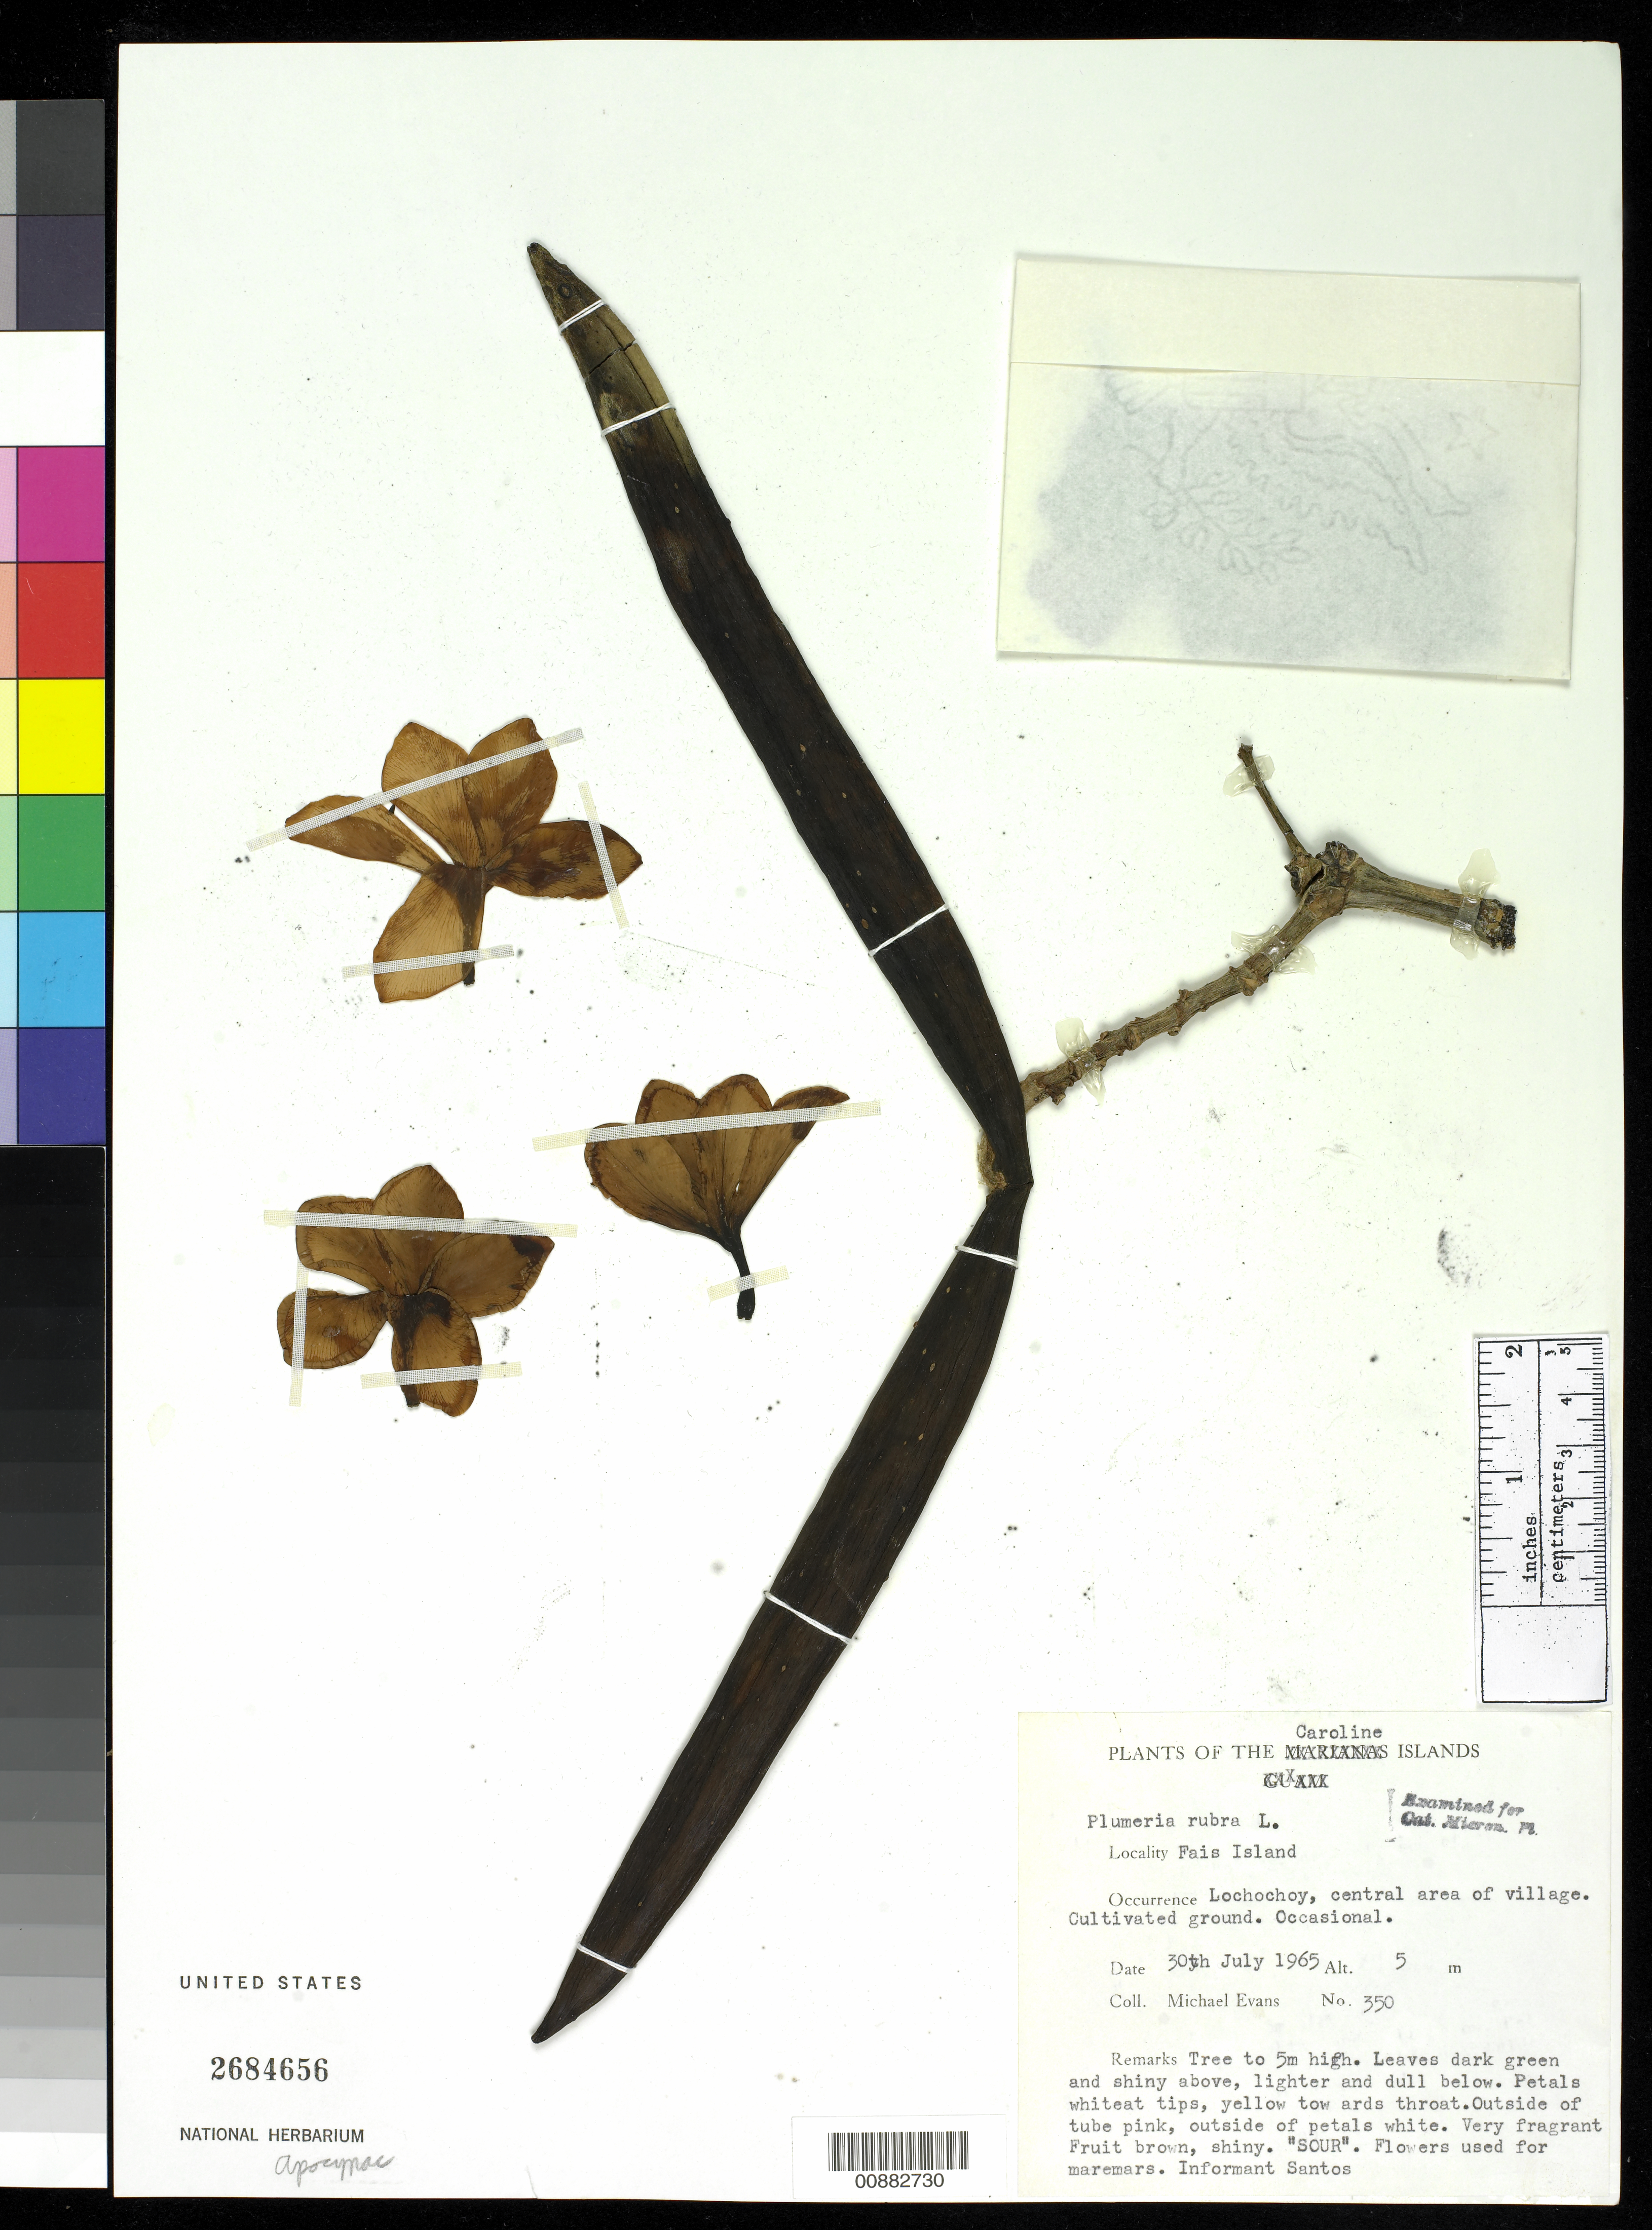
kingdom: Plantae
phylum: Tracheophyta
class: Magnoliopsida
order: Gentianales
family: Apocynaceae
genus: Plumeria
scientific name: Plumeria rubra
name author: L.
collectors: M. Evans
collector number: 350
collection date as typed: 30 Jul 1965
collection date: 1965-07-30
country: Micronesia, Federated States of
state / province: Yap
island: Fais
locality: Lochochoy, central area of village. Occasional.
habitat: Cultivated ground.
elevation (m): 5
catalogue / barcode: US 2684656